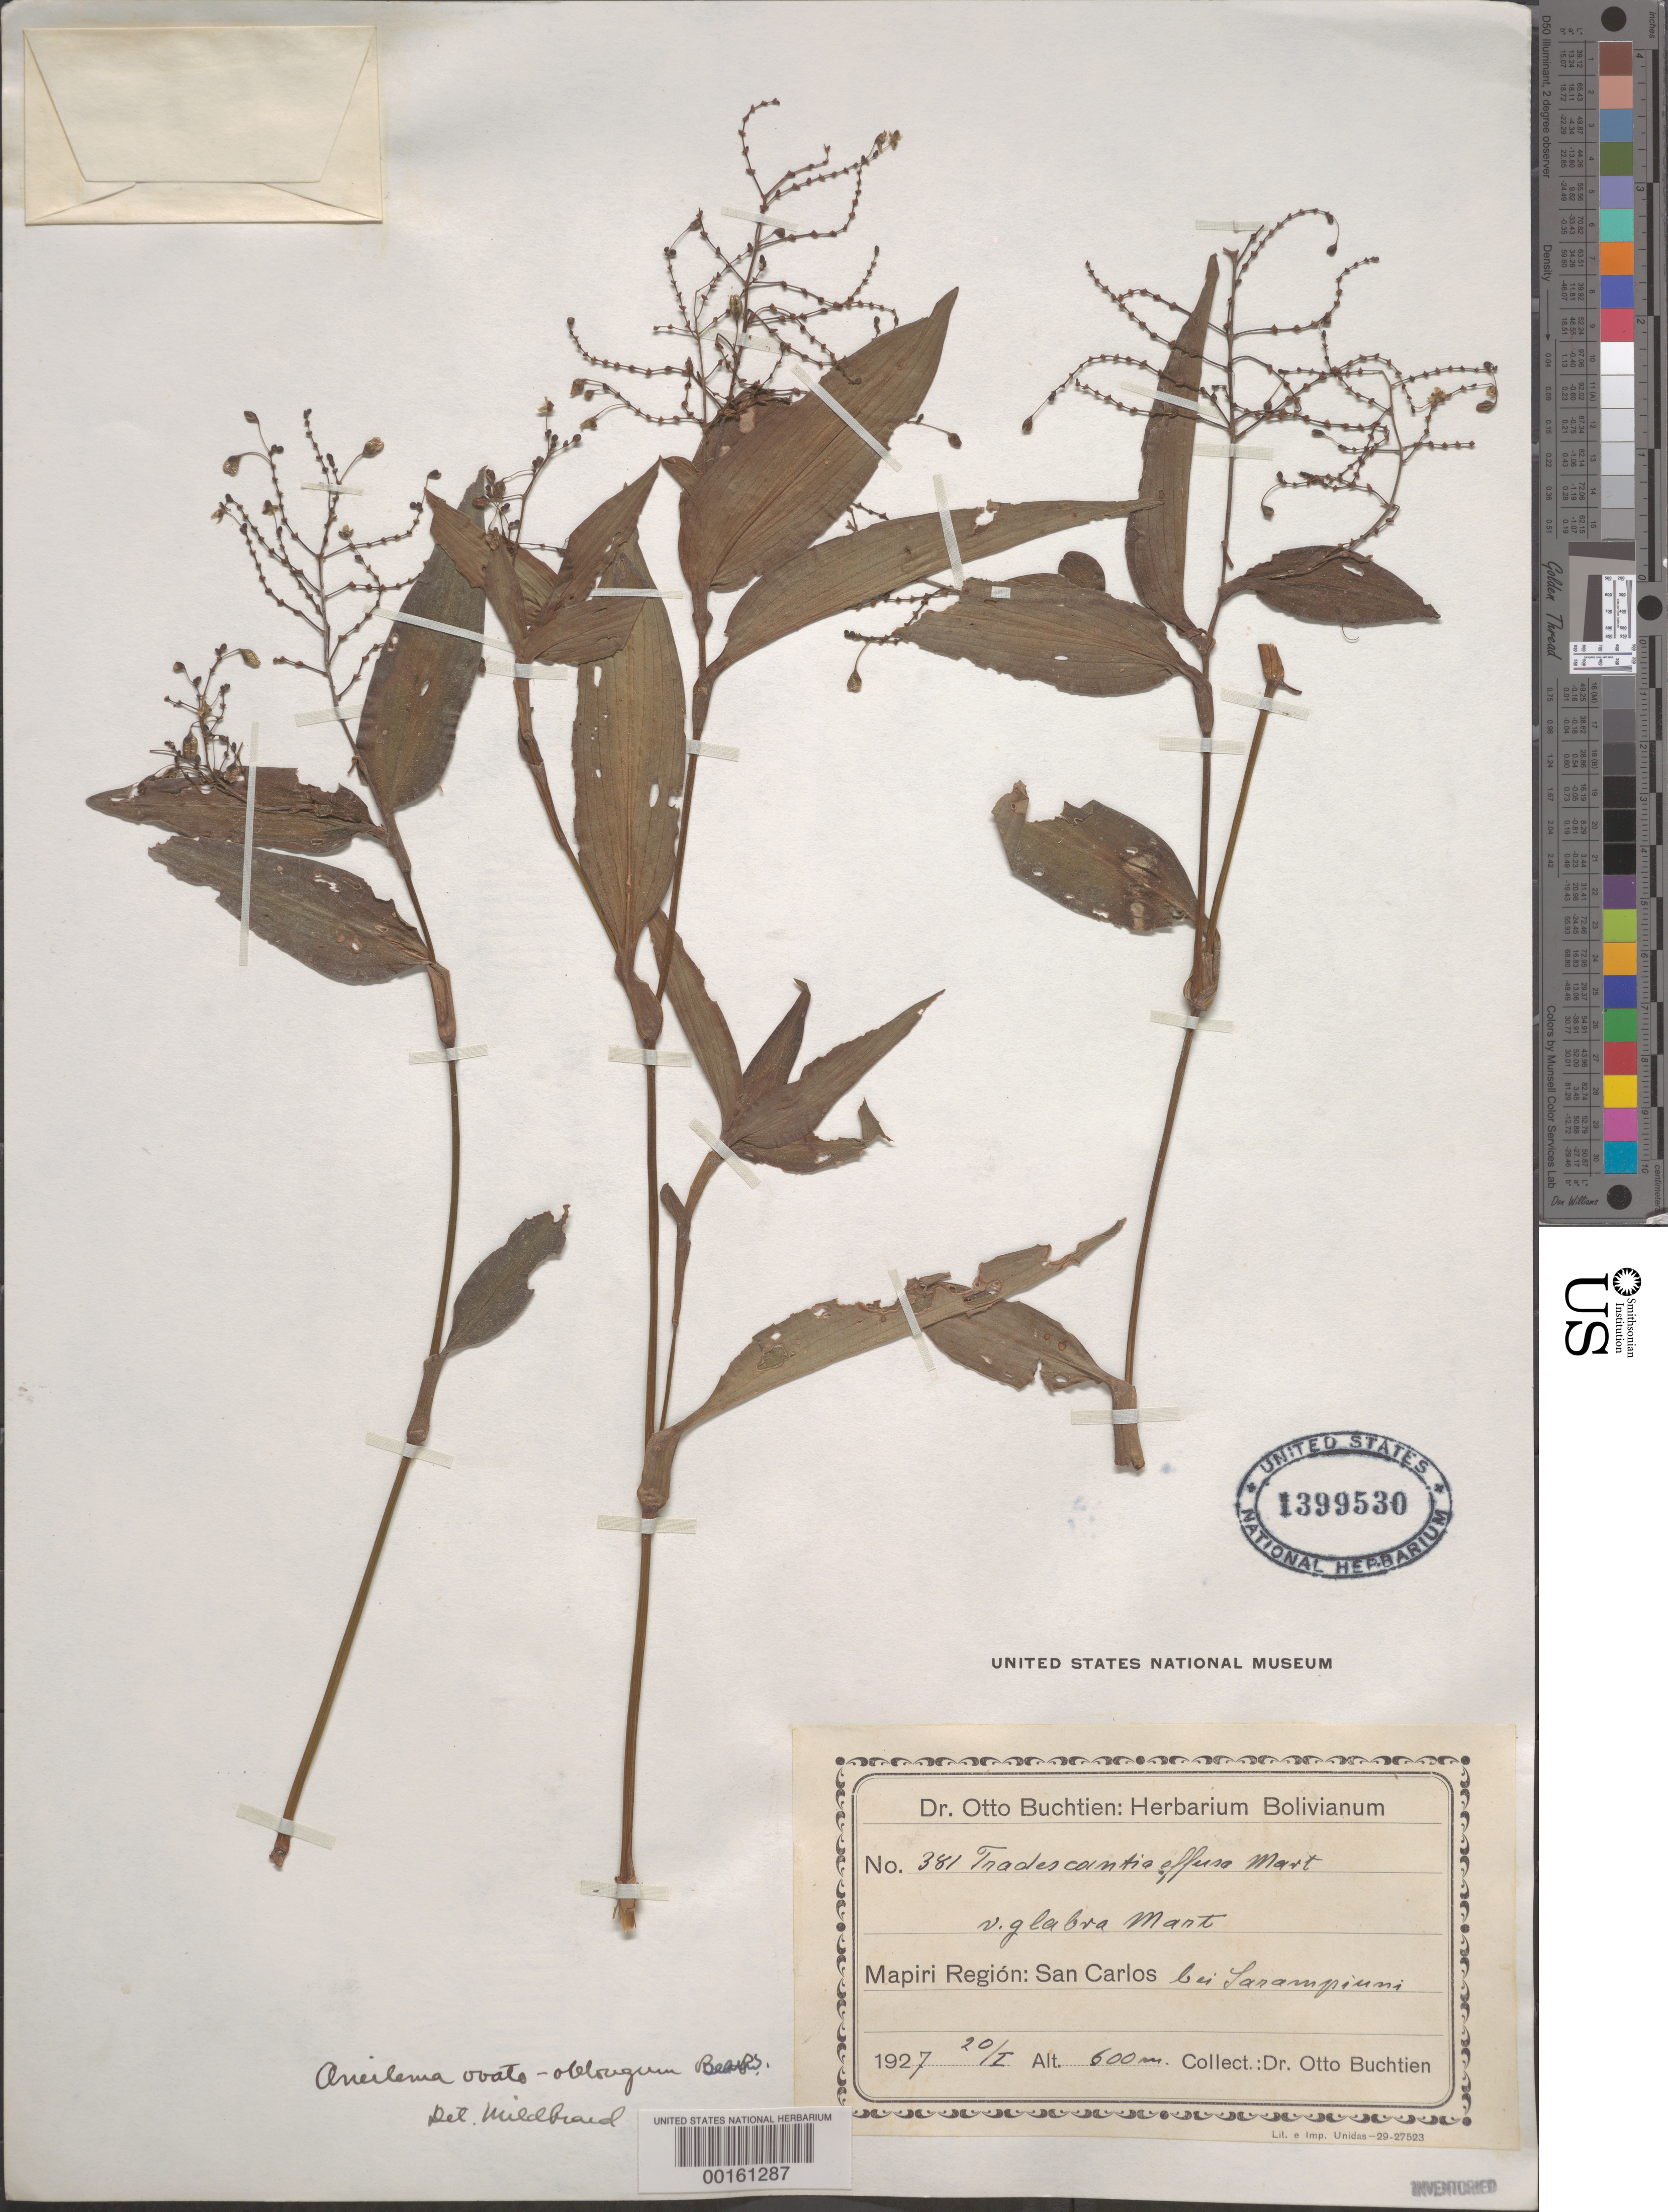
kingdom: Plantae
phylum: Tracheophyta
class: Liliopsida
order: Commelinales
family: Commelinaceae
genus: Aneilema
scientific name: Aneilema umbrosum subsp. ovato-oblongum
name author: (P. Beauv.) J.K. Morton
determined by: Mildbrand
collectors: O. Buchtien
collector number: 381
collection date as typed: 20 Jan 1927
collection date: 1927-01-20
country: Bolivia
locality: Mapiri region; San Carlos near Sarampinni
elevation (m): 600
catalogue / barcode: US 1399530